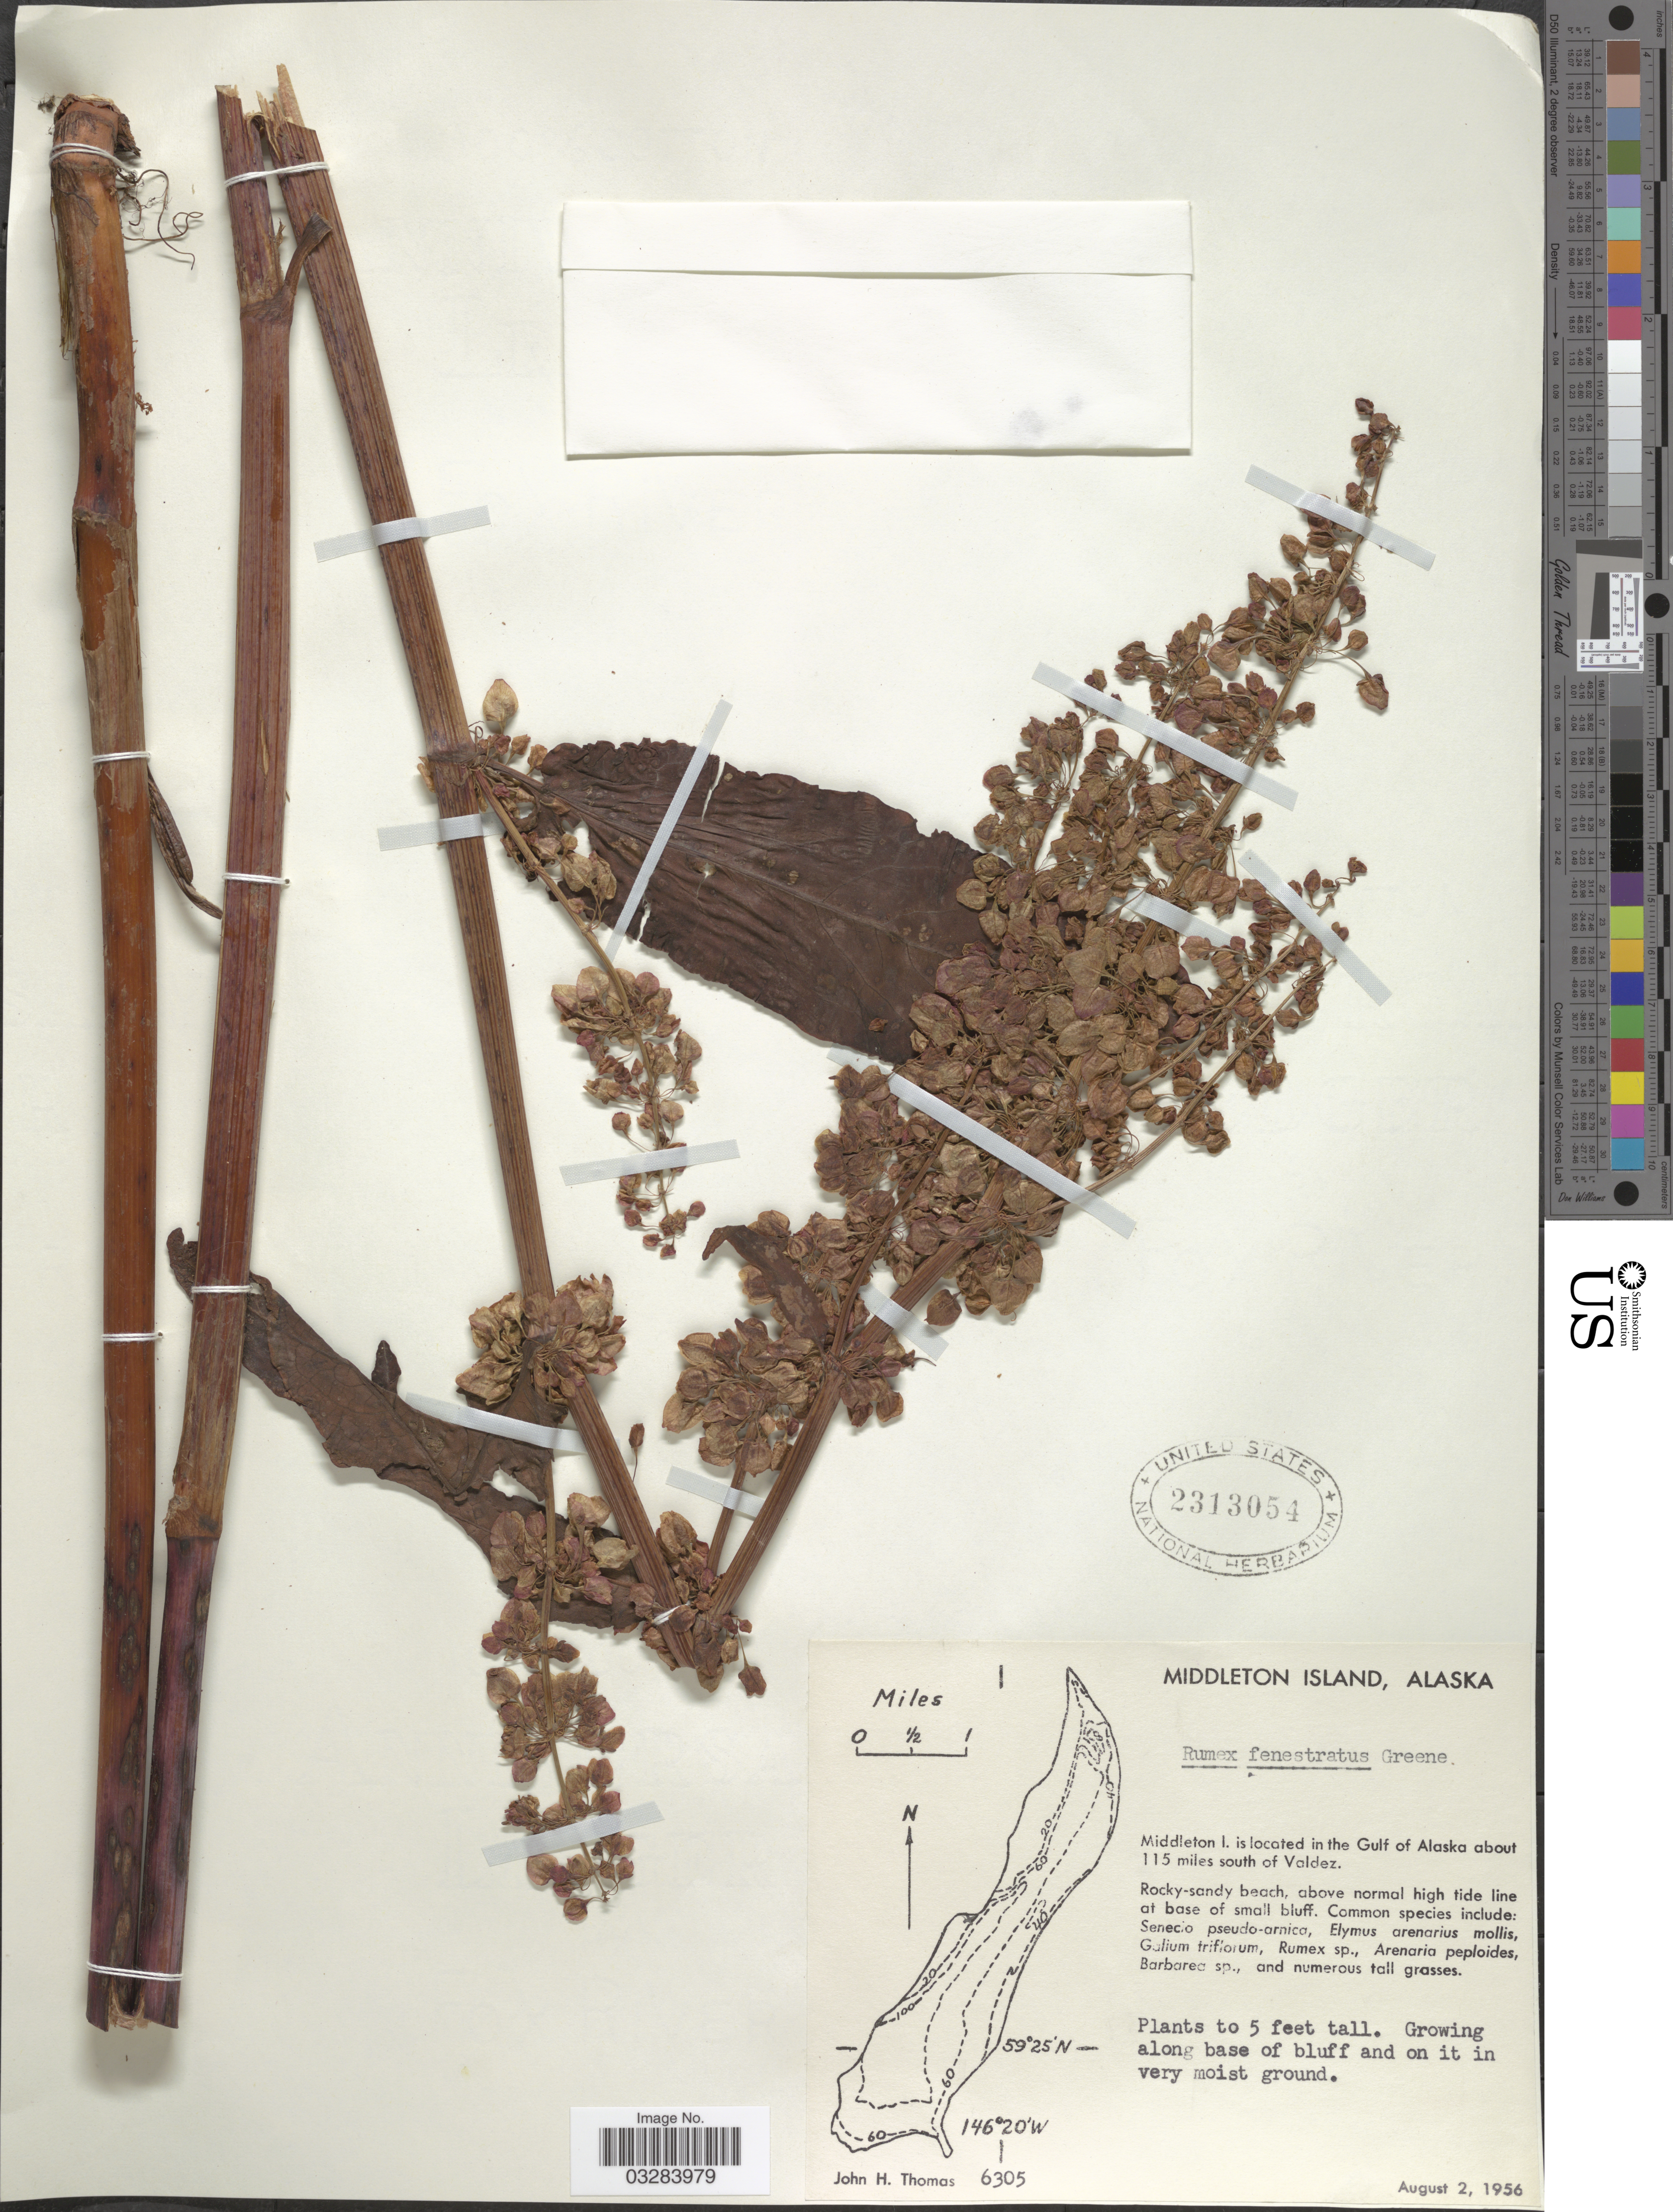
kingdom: Plantae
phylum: Tracheophyta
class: Magnoliopsida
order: Caryophyllales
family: Polygonaceae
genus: Rumex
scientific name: Rumex fenestratus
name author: Greene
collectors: J. H. Thomas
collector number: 6305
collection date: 1956-08-02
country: United States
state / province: Alaska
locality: Middleton Island. Middleton I. is located in the Gulf of Alaska about 115 mies south of Valdez.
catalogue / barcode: US 2313054